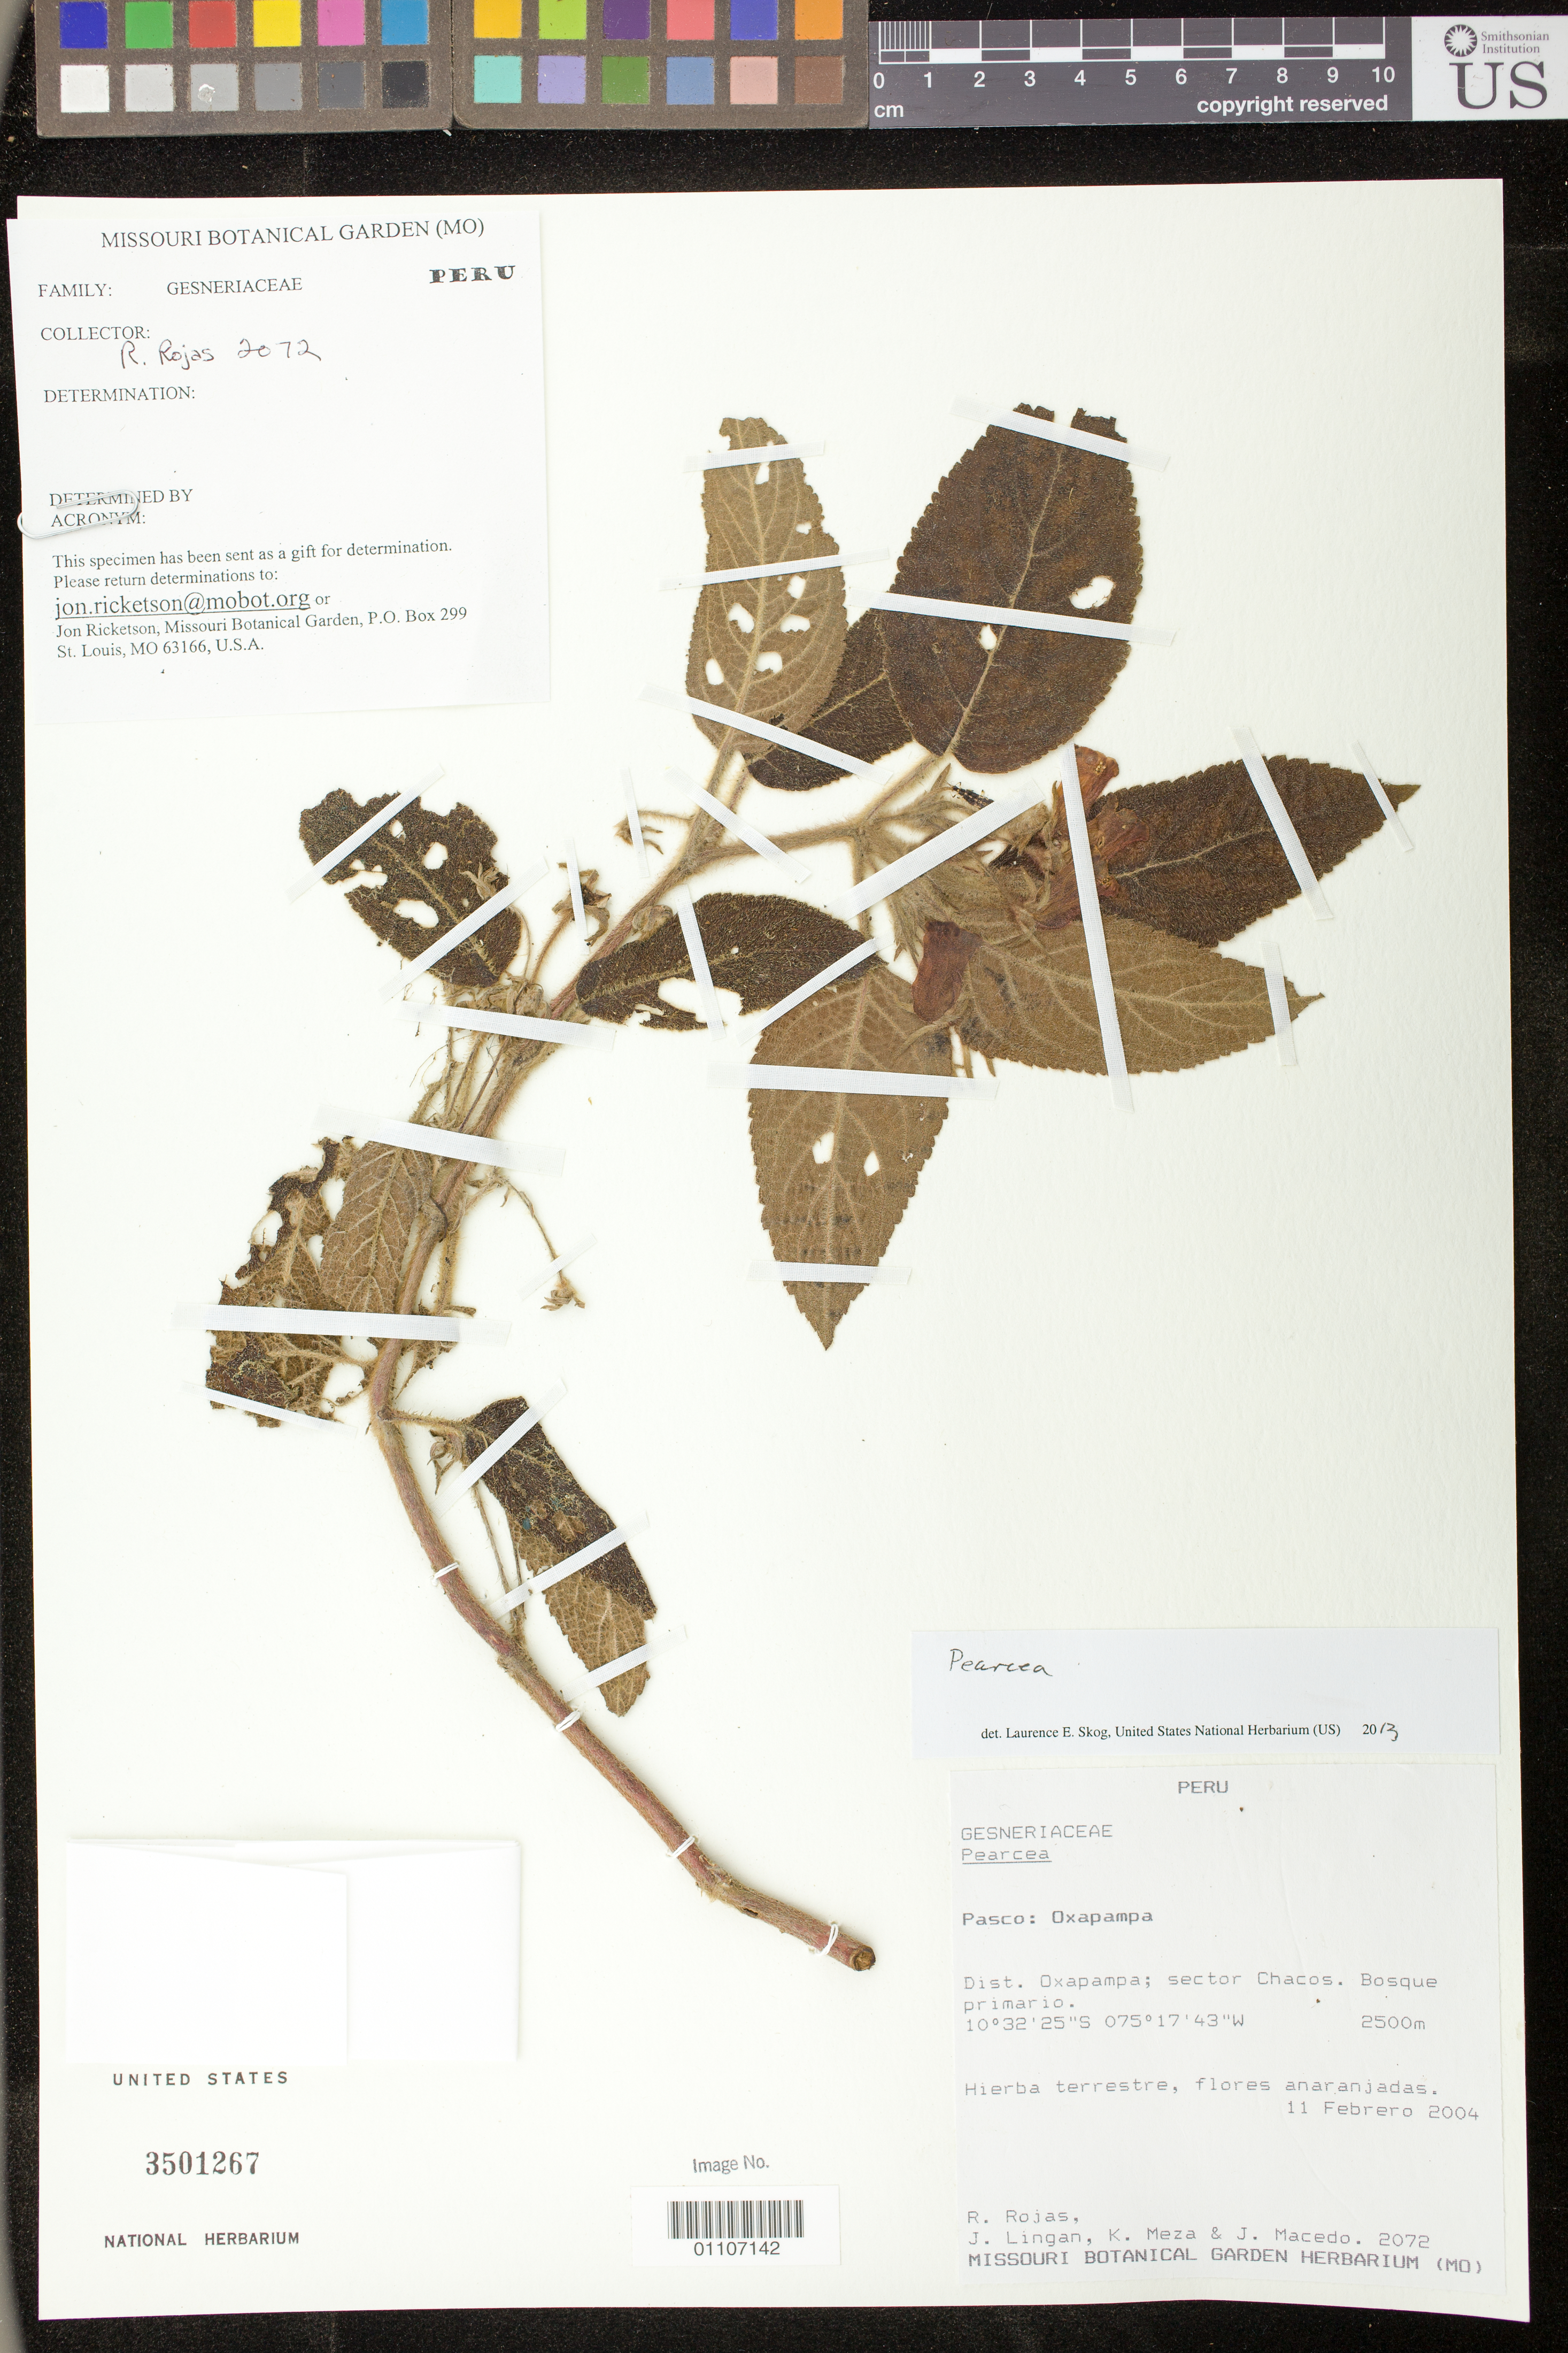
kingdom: Plantae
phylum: Tracheophyta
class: Magnoliopsida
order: Lamiales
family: Gesneriaceae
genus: Pearcea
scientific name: Pearcea sp.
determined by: Skog, Laurence E.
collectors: R. Rojas & et al.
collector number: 2072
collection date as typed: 11 Feb 2004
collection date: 2004-02-11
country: Peru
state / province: Pasco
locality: Pasco: Oxapampa. Dist. Ocapampa; sector Chacos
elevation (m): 2500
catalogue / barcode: US 3501267